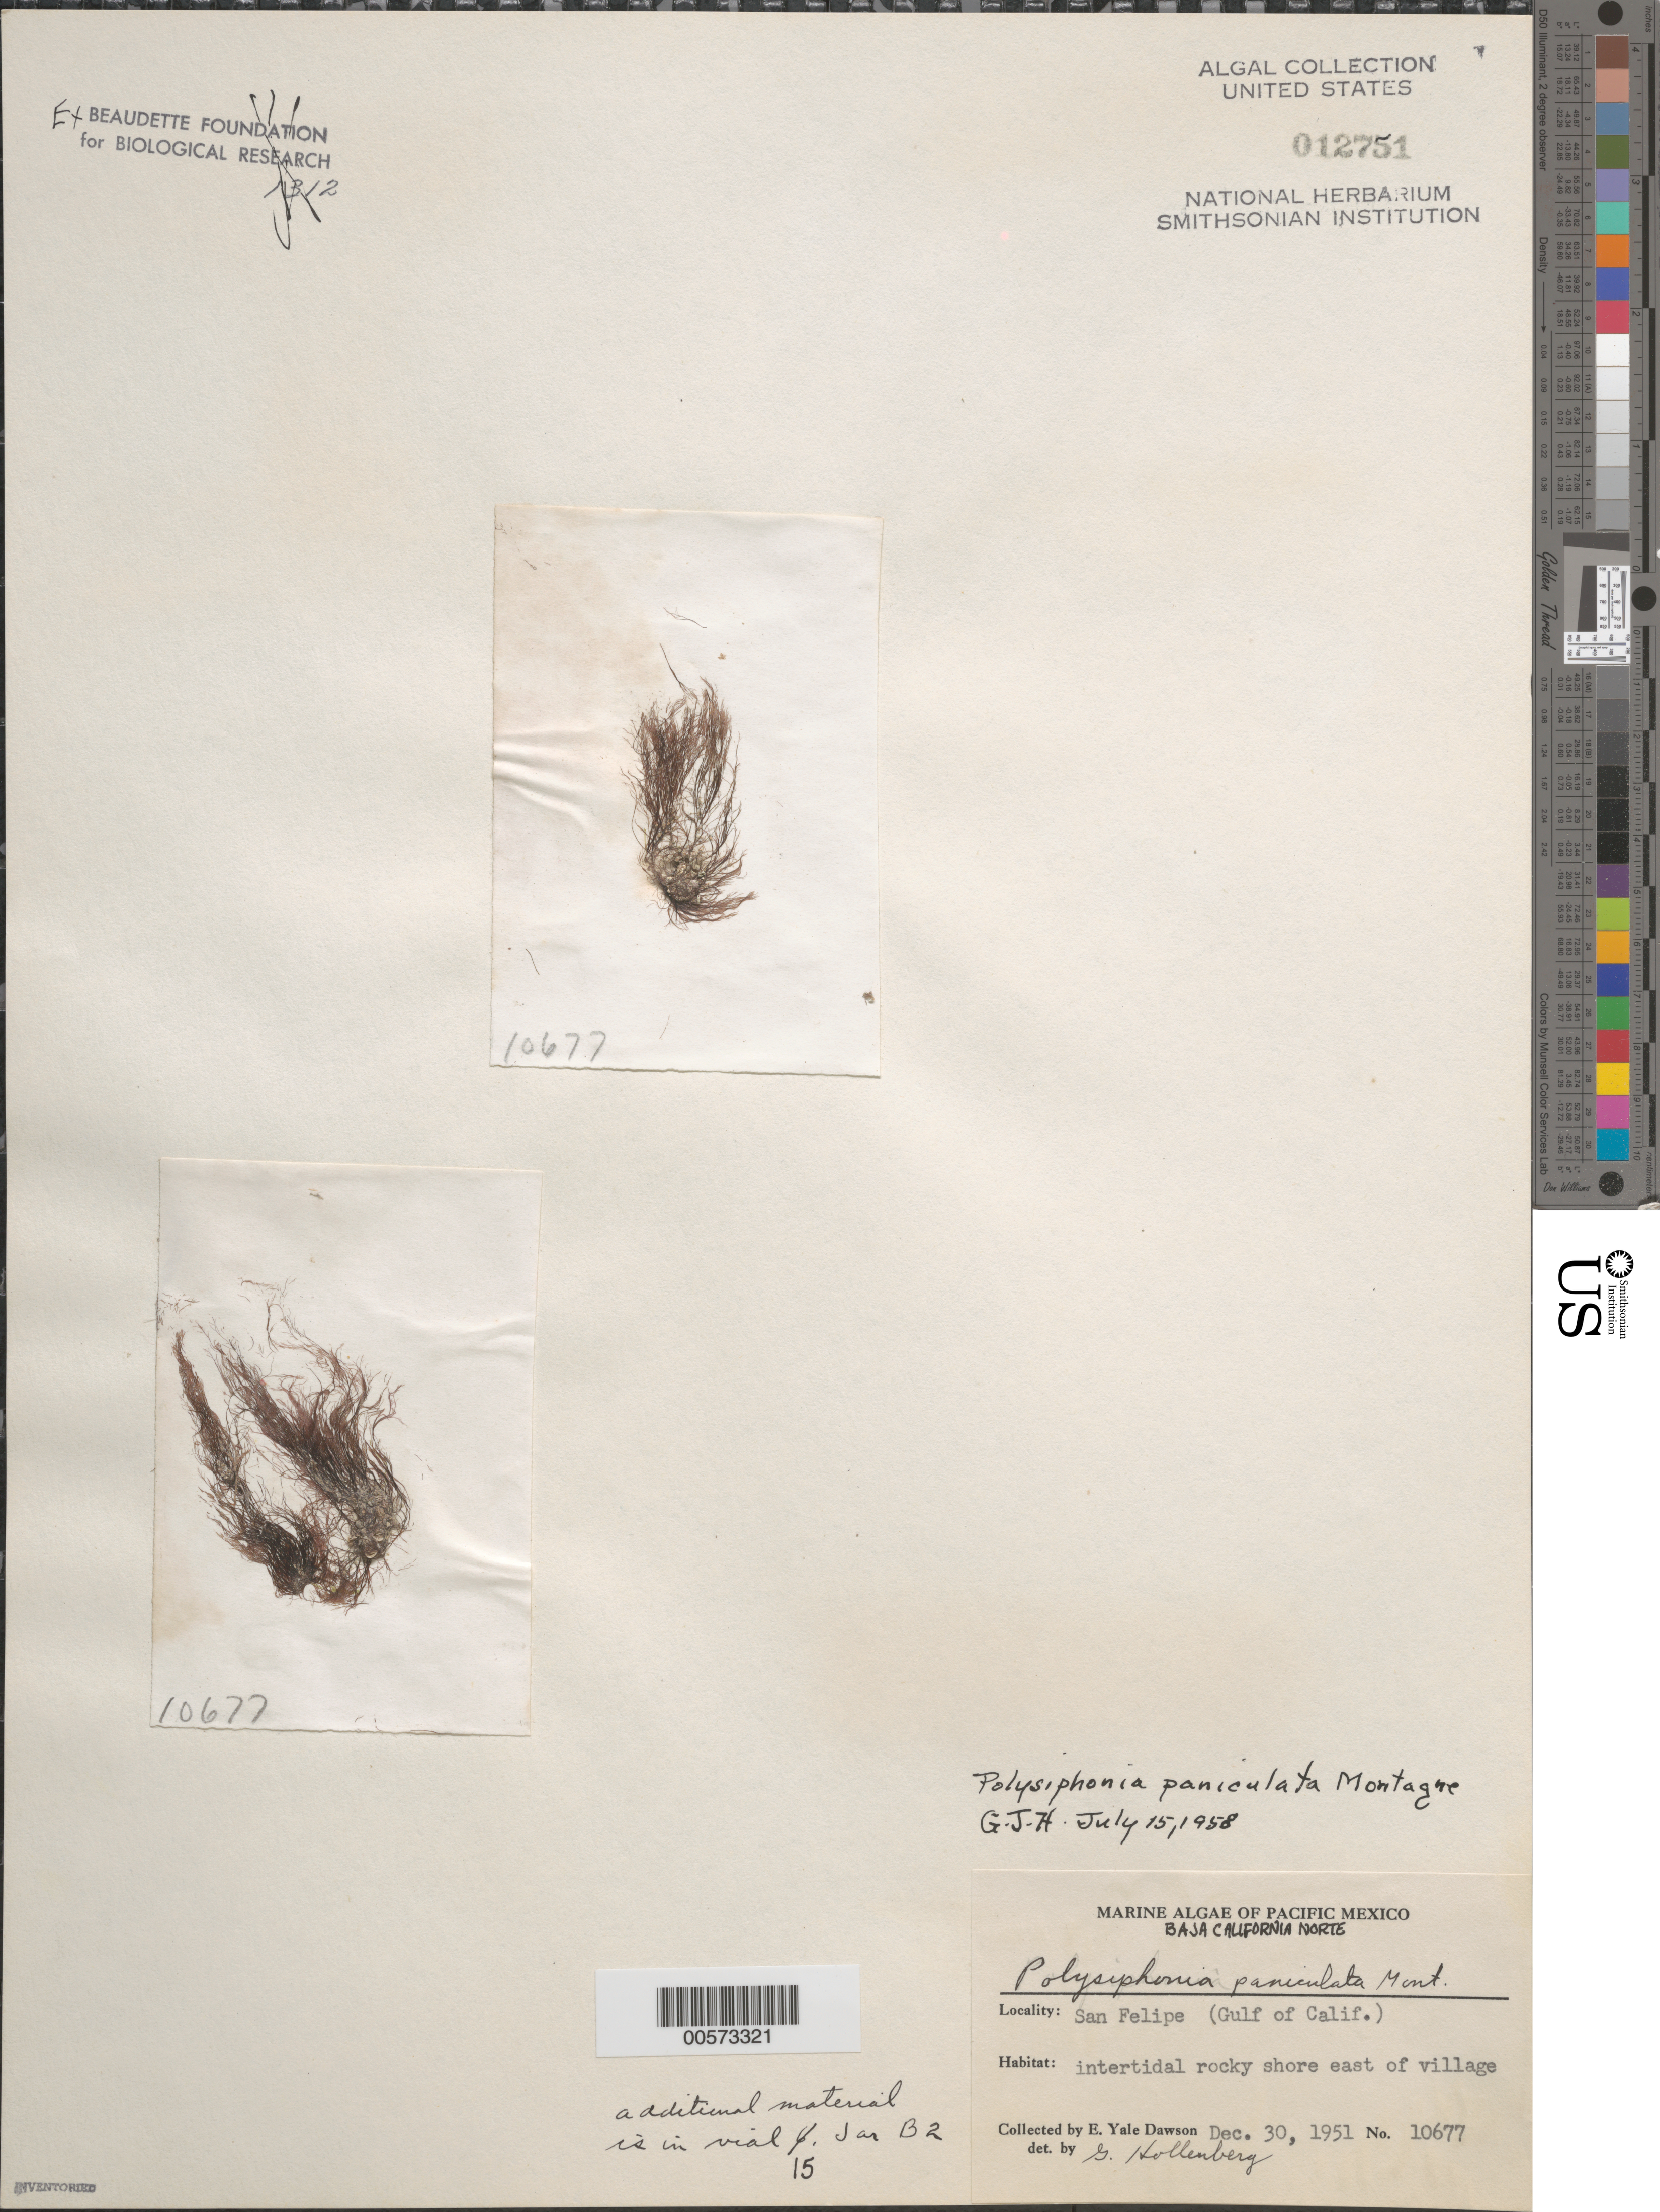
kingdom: Plantae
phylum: Rhodophyta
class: Florideophyceae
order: Ceramiales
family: Rhodomelaceae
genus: Eutrichosiphonia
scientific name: Eutrichosiphonia paniculata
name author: (Mont.) D.E.Bustamante & T.O. Cho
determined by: Algae name updating Project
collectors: E. Y. Dawson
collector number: EYD 10677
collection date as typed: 30 Dec 1951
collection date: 1951-12-30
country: Mexico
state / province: Baja California Norte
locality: San Felipe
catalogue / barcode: US 12751